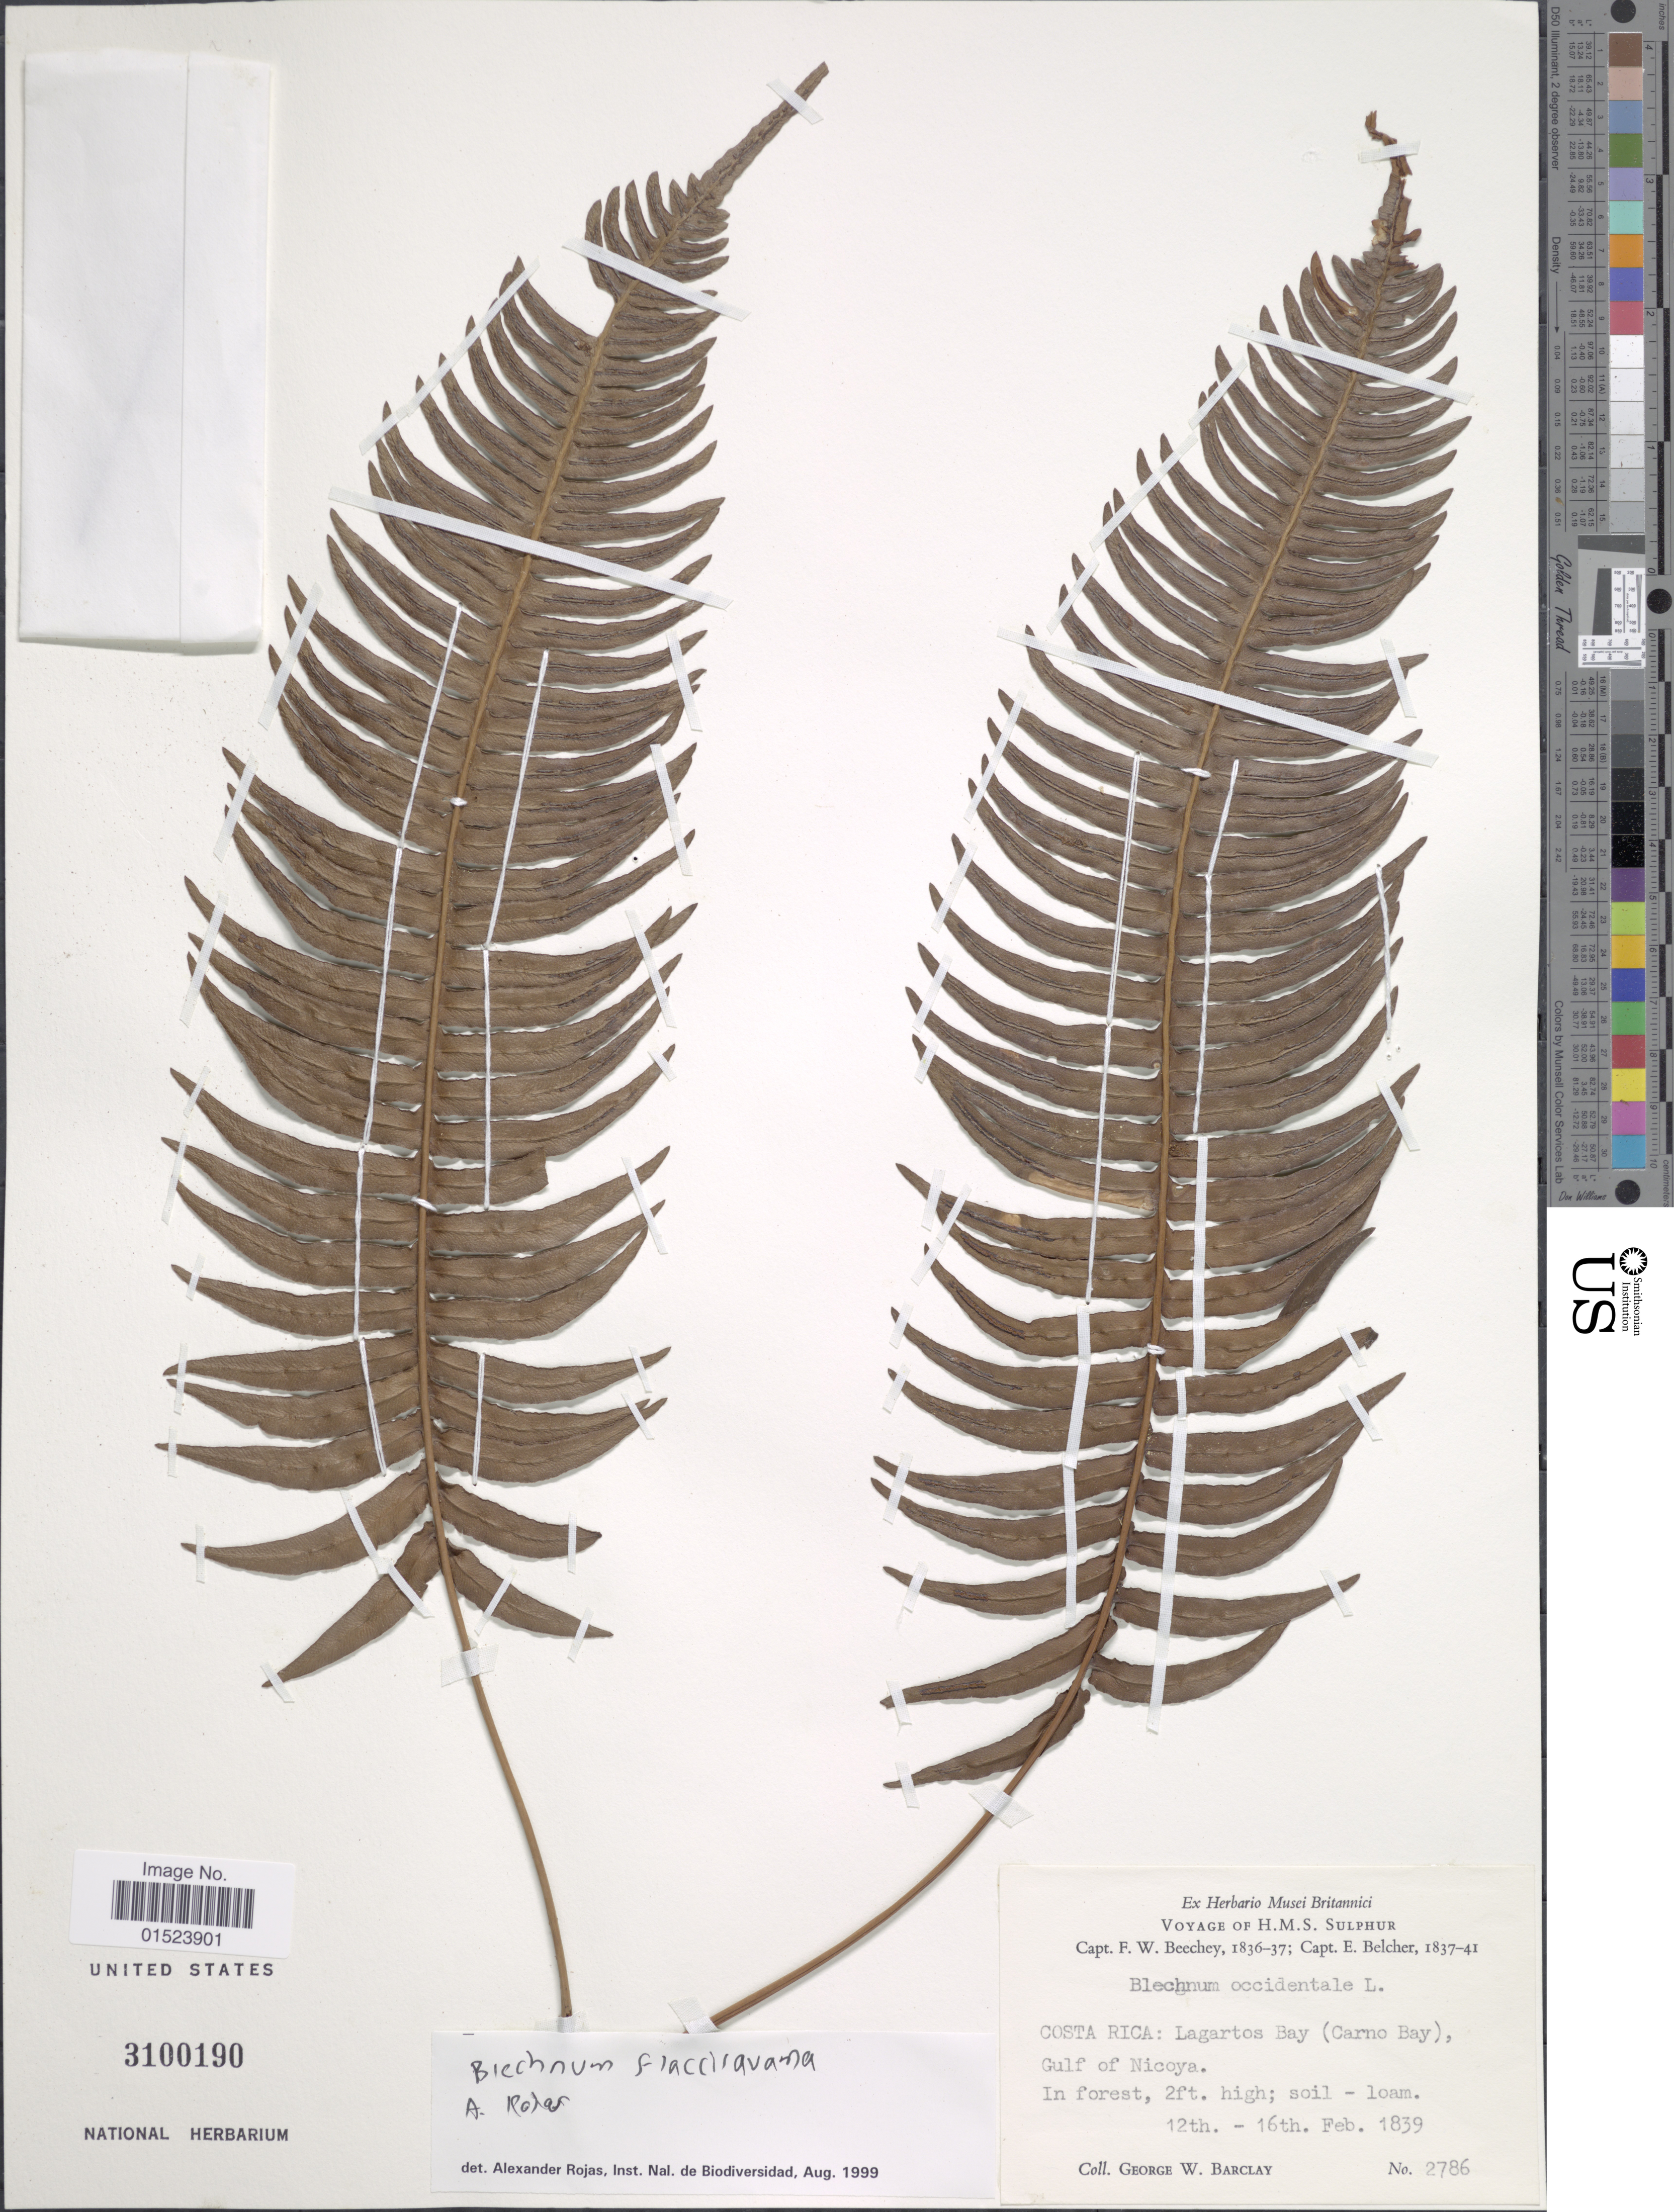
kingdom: Plantae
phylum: Tracheophyta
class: Polypodiopsida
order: Polypodiales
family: Blechnaceae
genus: Blechnum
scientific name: Blechnum flaccisquama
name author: A. Rojas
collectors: G. W. Barclay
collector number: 2786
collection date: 1839-02-12/1839-02-16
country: Costa Rica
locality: Lagartos Bay (Carno Bay), Gulf of Nicoya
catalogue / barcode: US 3100190